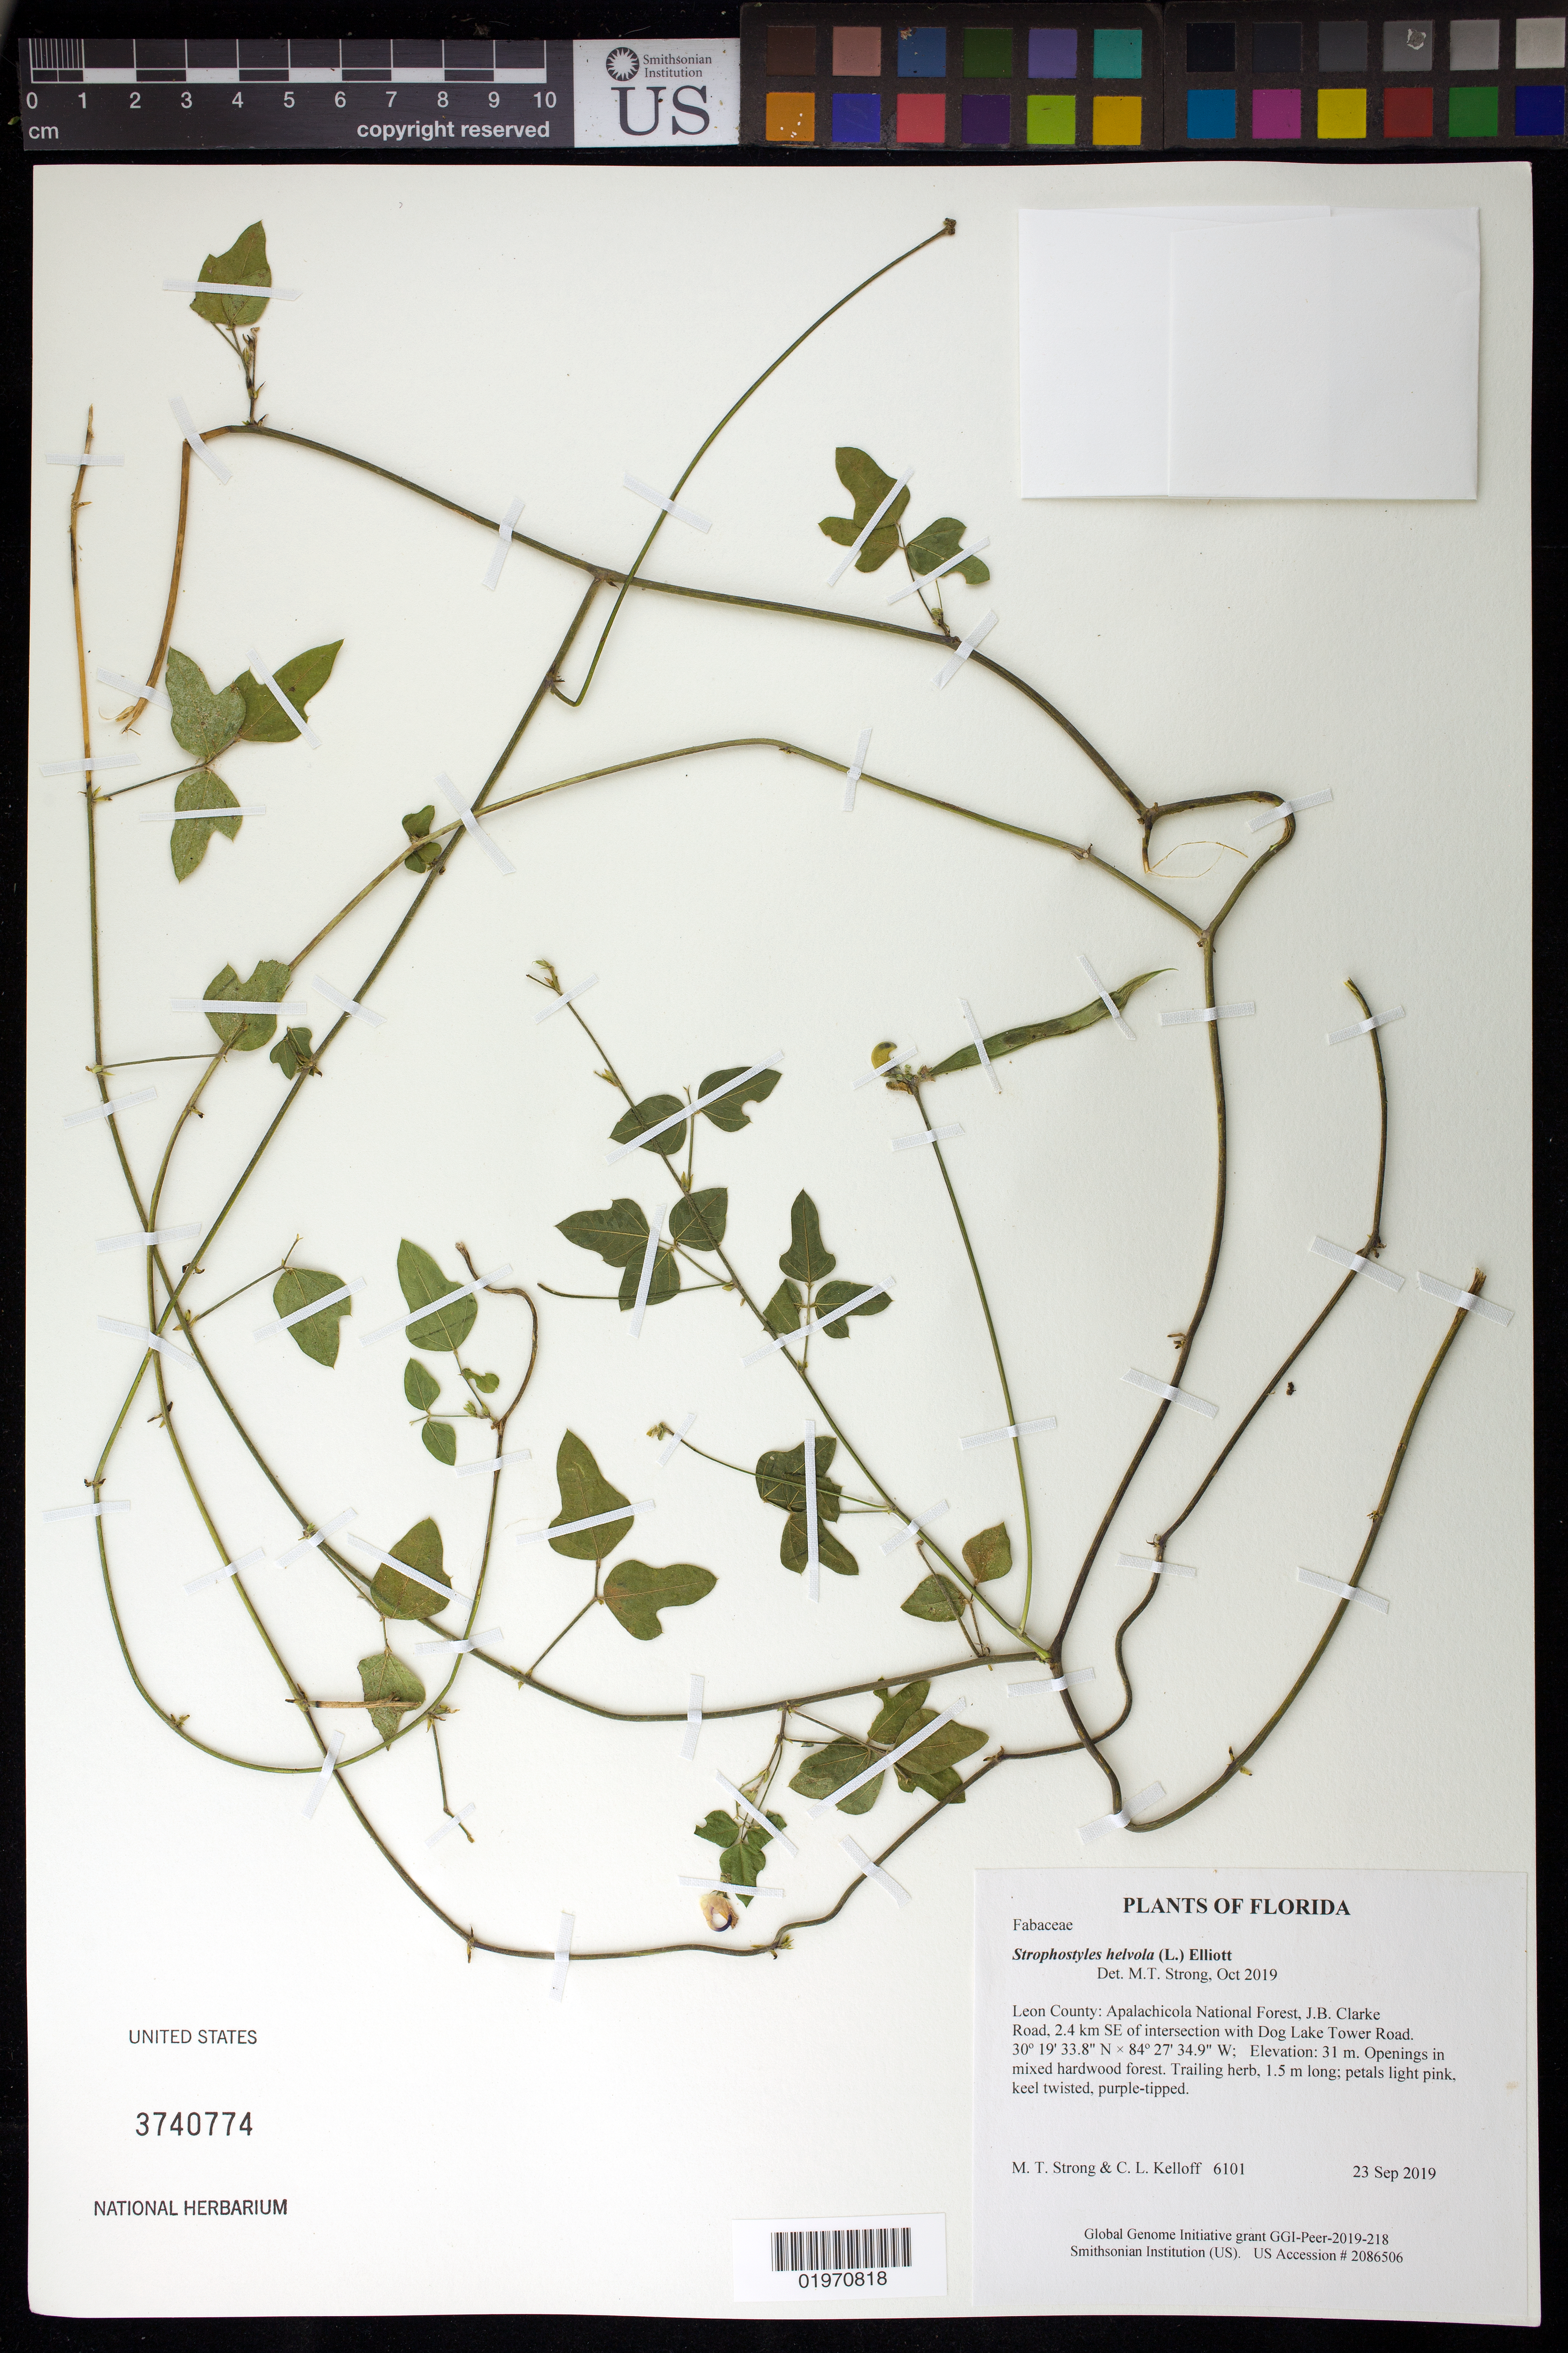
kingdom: Plantae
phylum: Tracheophyta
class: Magnoliopsida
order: Fabales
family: Fabaceae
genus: Strophostyles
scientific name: Strophostyles helvola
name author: (L.) Elliott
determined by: Strong, Mark T., (BOT), Smithsonian Institution - National Museum of Natural History (UNITED STATES)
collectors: M. T. Strong & C. L. Kelloff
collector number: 6101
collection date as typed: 23 Sep 2019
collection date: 2019-09-23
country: United States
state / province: Florida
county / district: Leon County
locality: Apalachicola National Forest, J.B. Clarke Rd.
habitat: Openings in mixed hardwood forest.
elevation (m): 31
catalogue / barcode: US 3740774